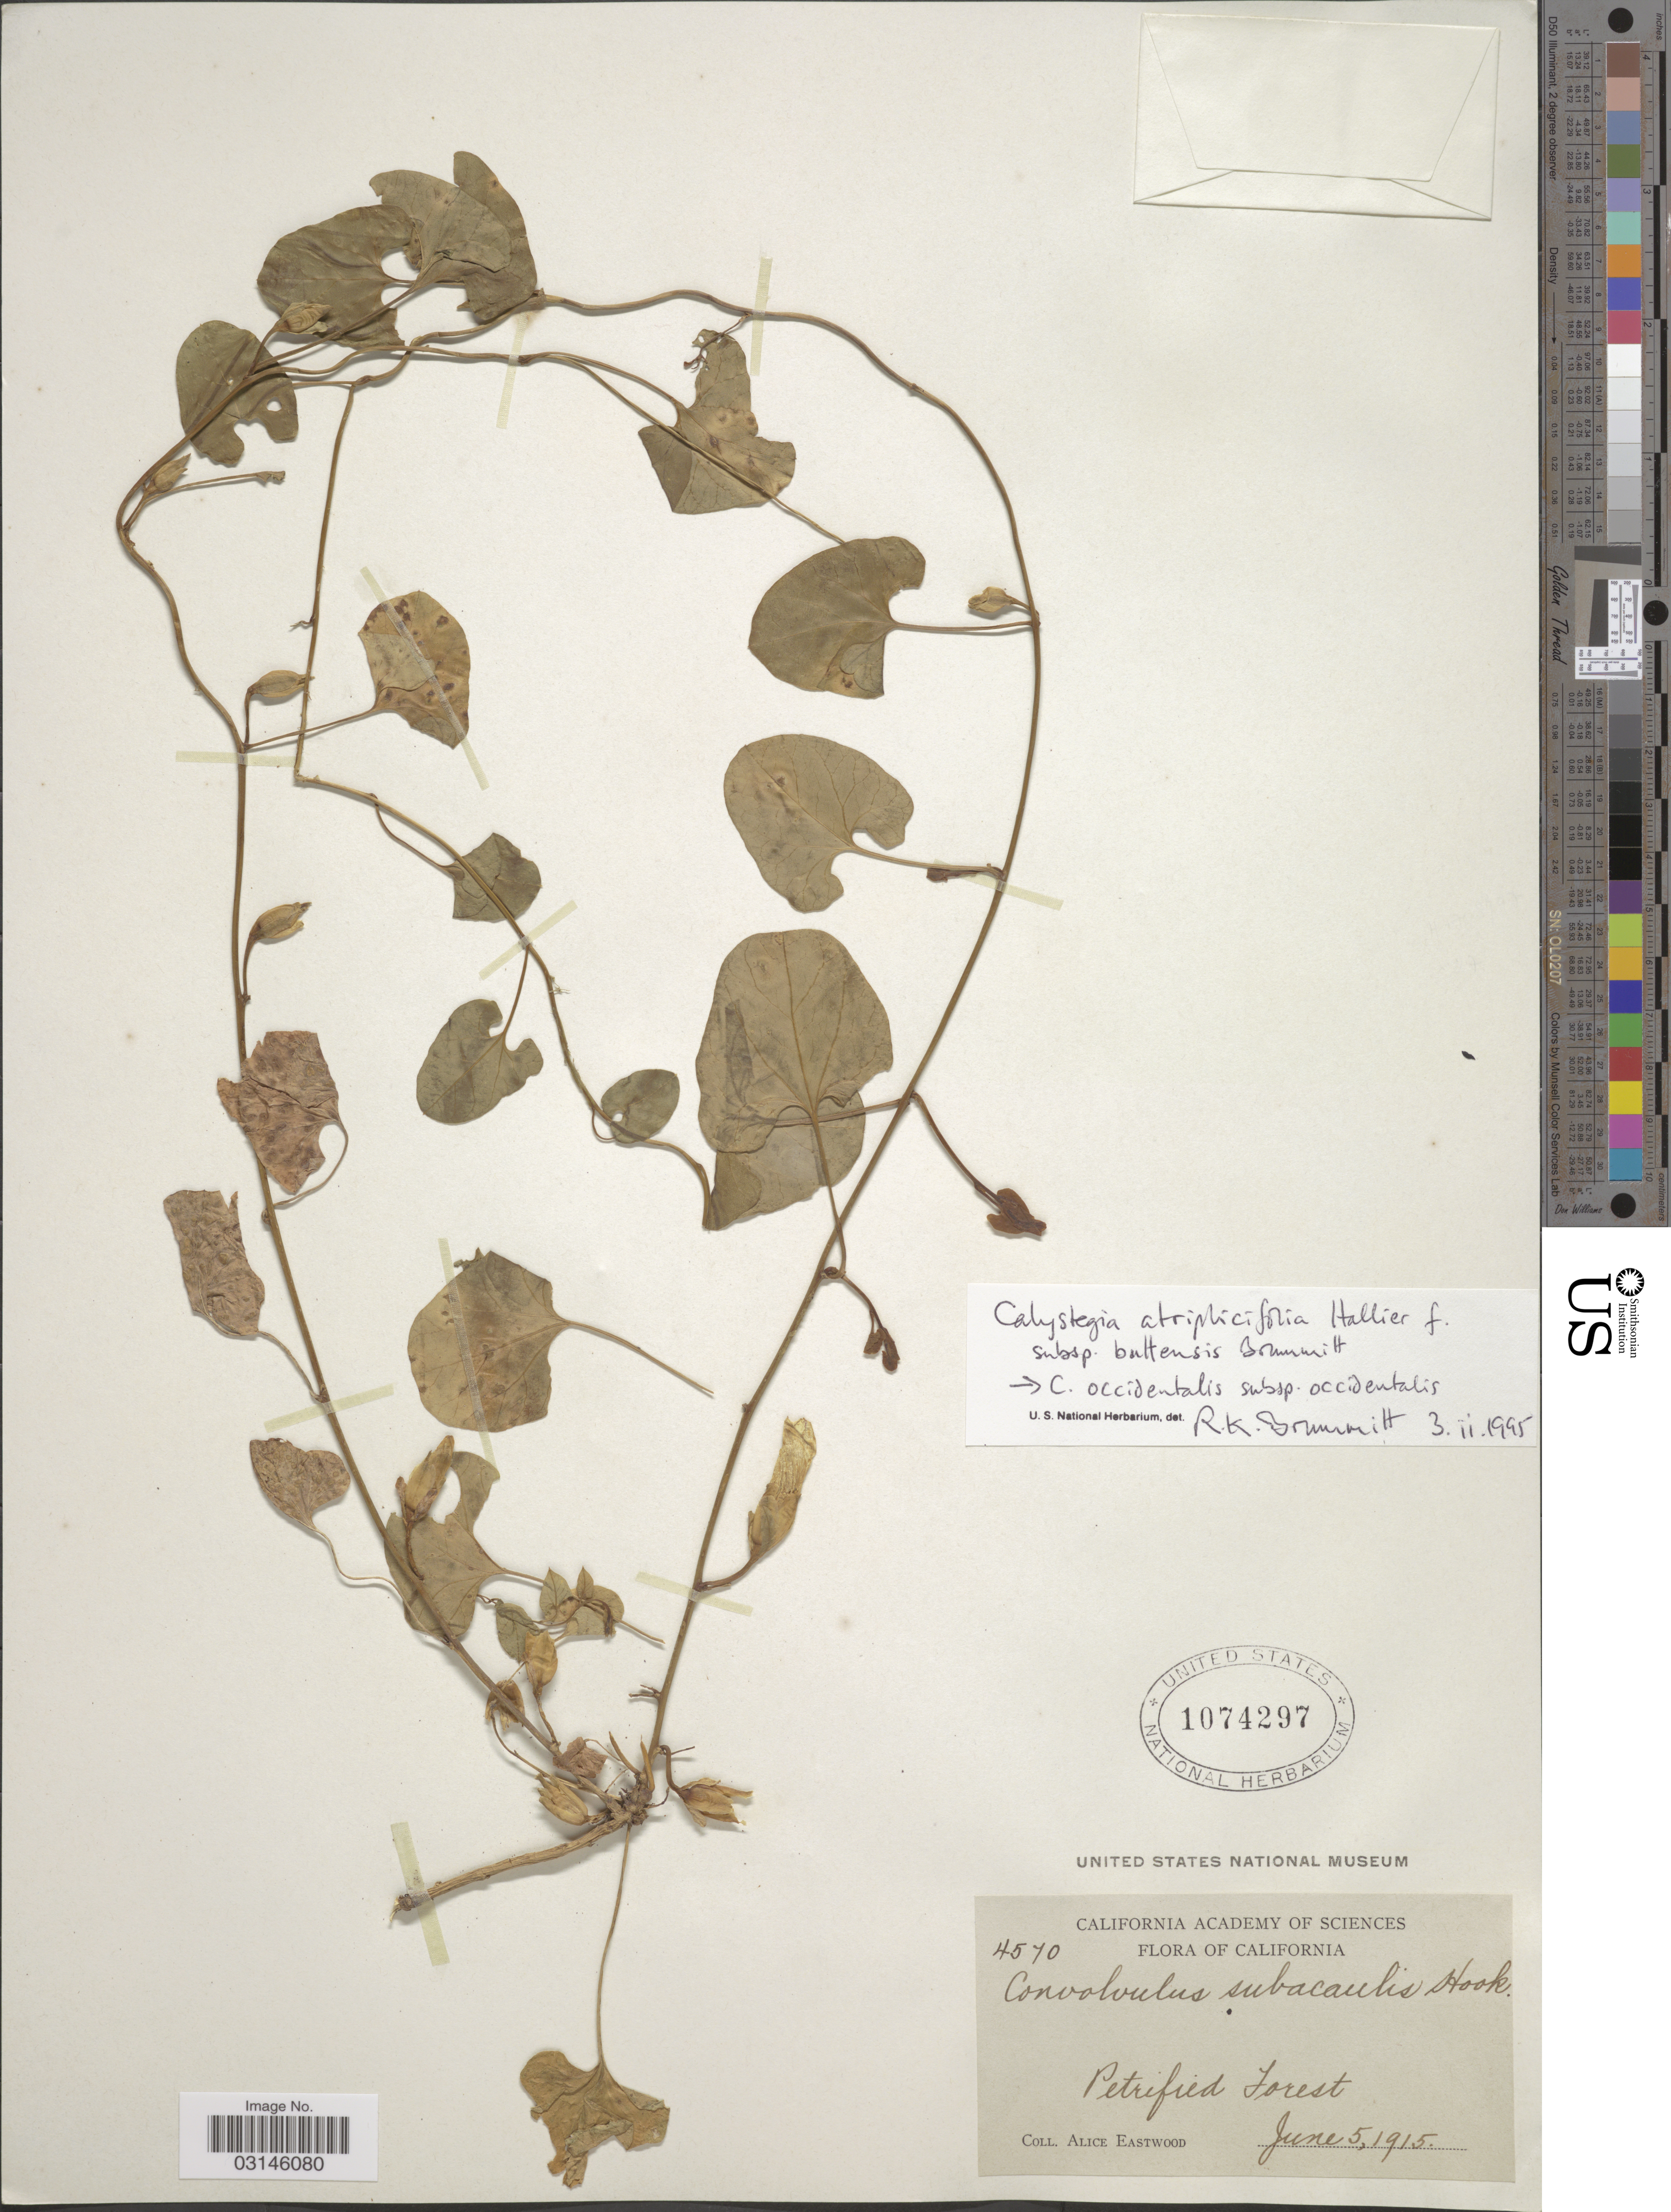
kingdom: Plantae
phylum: Tracheophyta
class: Magnoliopsida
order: Solanales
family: Convolvulaceae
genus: Calystegia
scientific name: Calystegia atriplicifolia subsp. buttensis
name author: Brummitt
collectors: A. Eastwood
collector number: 4570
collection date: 1915-06-05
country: United States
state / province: California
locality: Petrified Forest.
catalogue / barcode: US 1074297